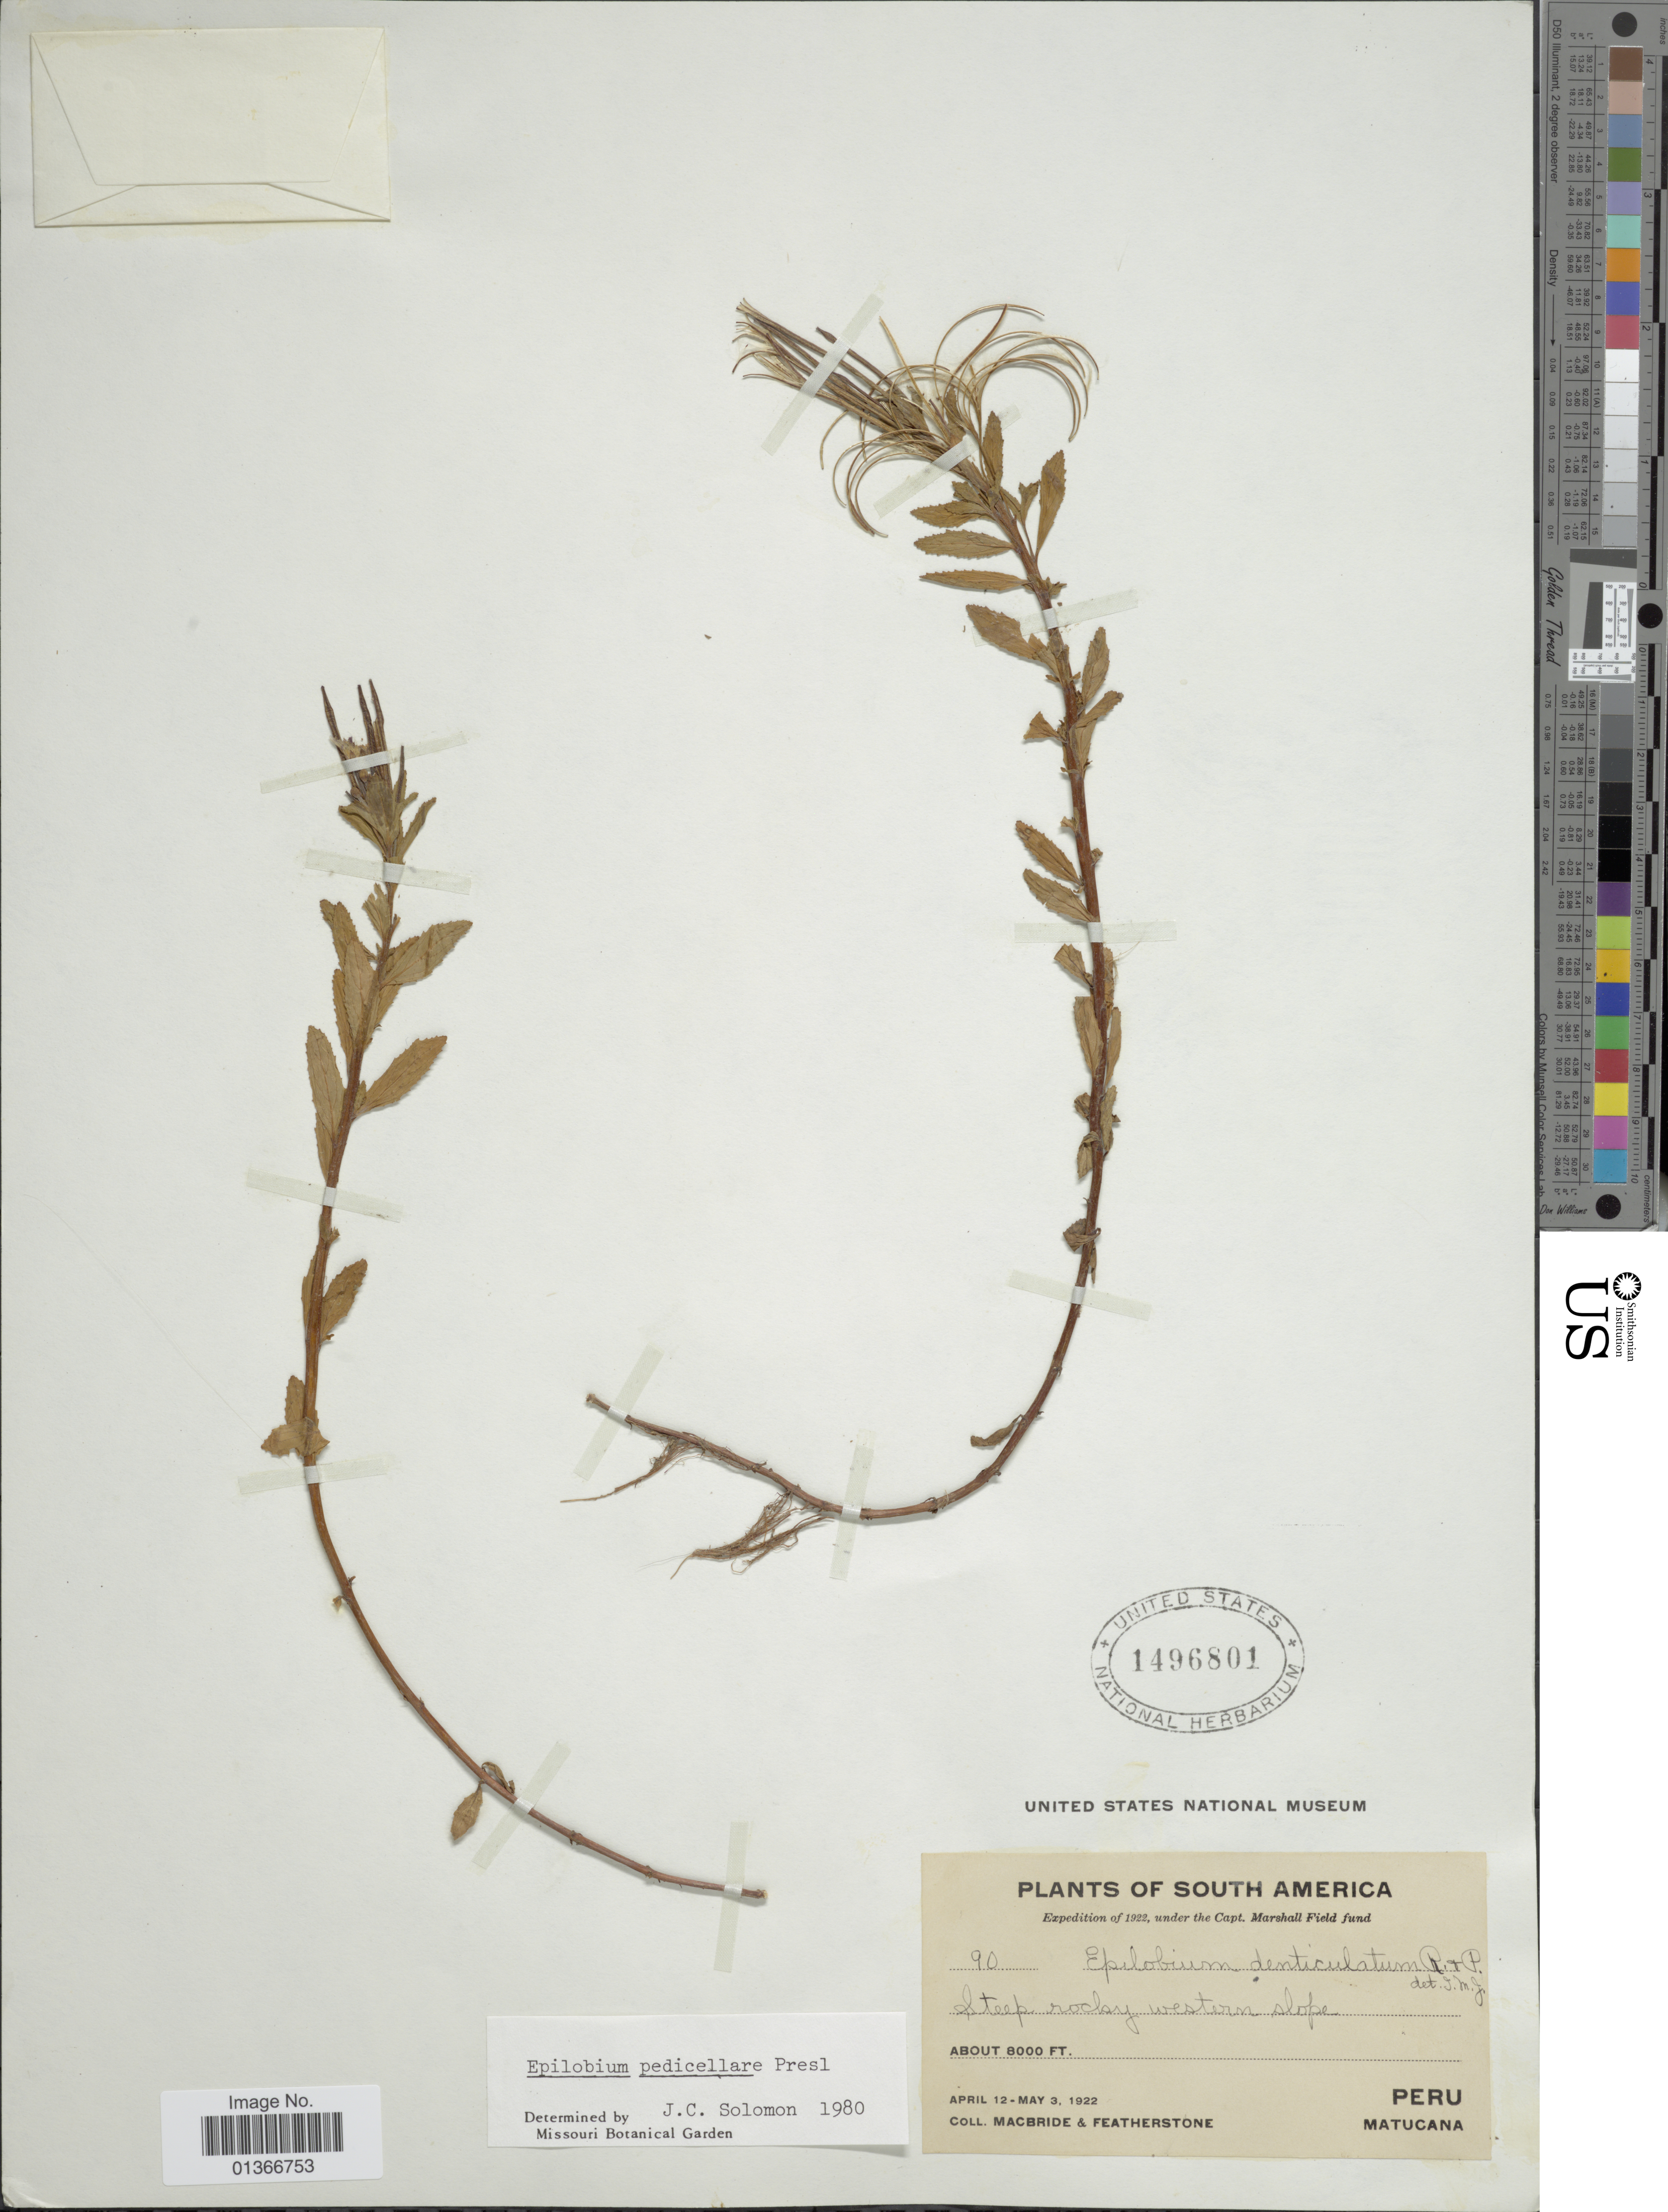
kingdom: Plantae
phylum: Tracheophyta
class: Magnoliopsida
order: Myrtales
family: Onagraceae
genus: Epilobium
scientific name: Epilobium pedicellare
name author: C. Presl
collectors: Macbride, -- & -. Featherstone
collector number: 90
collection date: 1922-04-12/1922-05-03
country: Chile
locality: Matucana.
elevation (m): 2438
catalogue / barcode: US 1496801